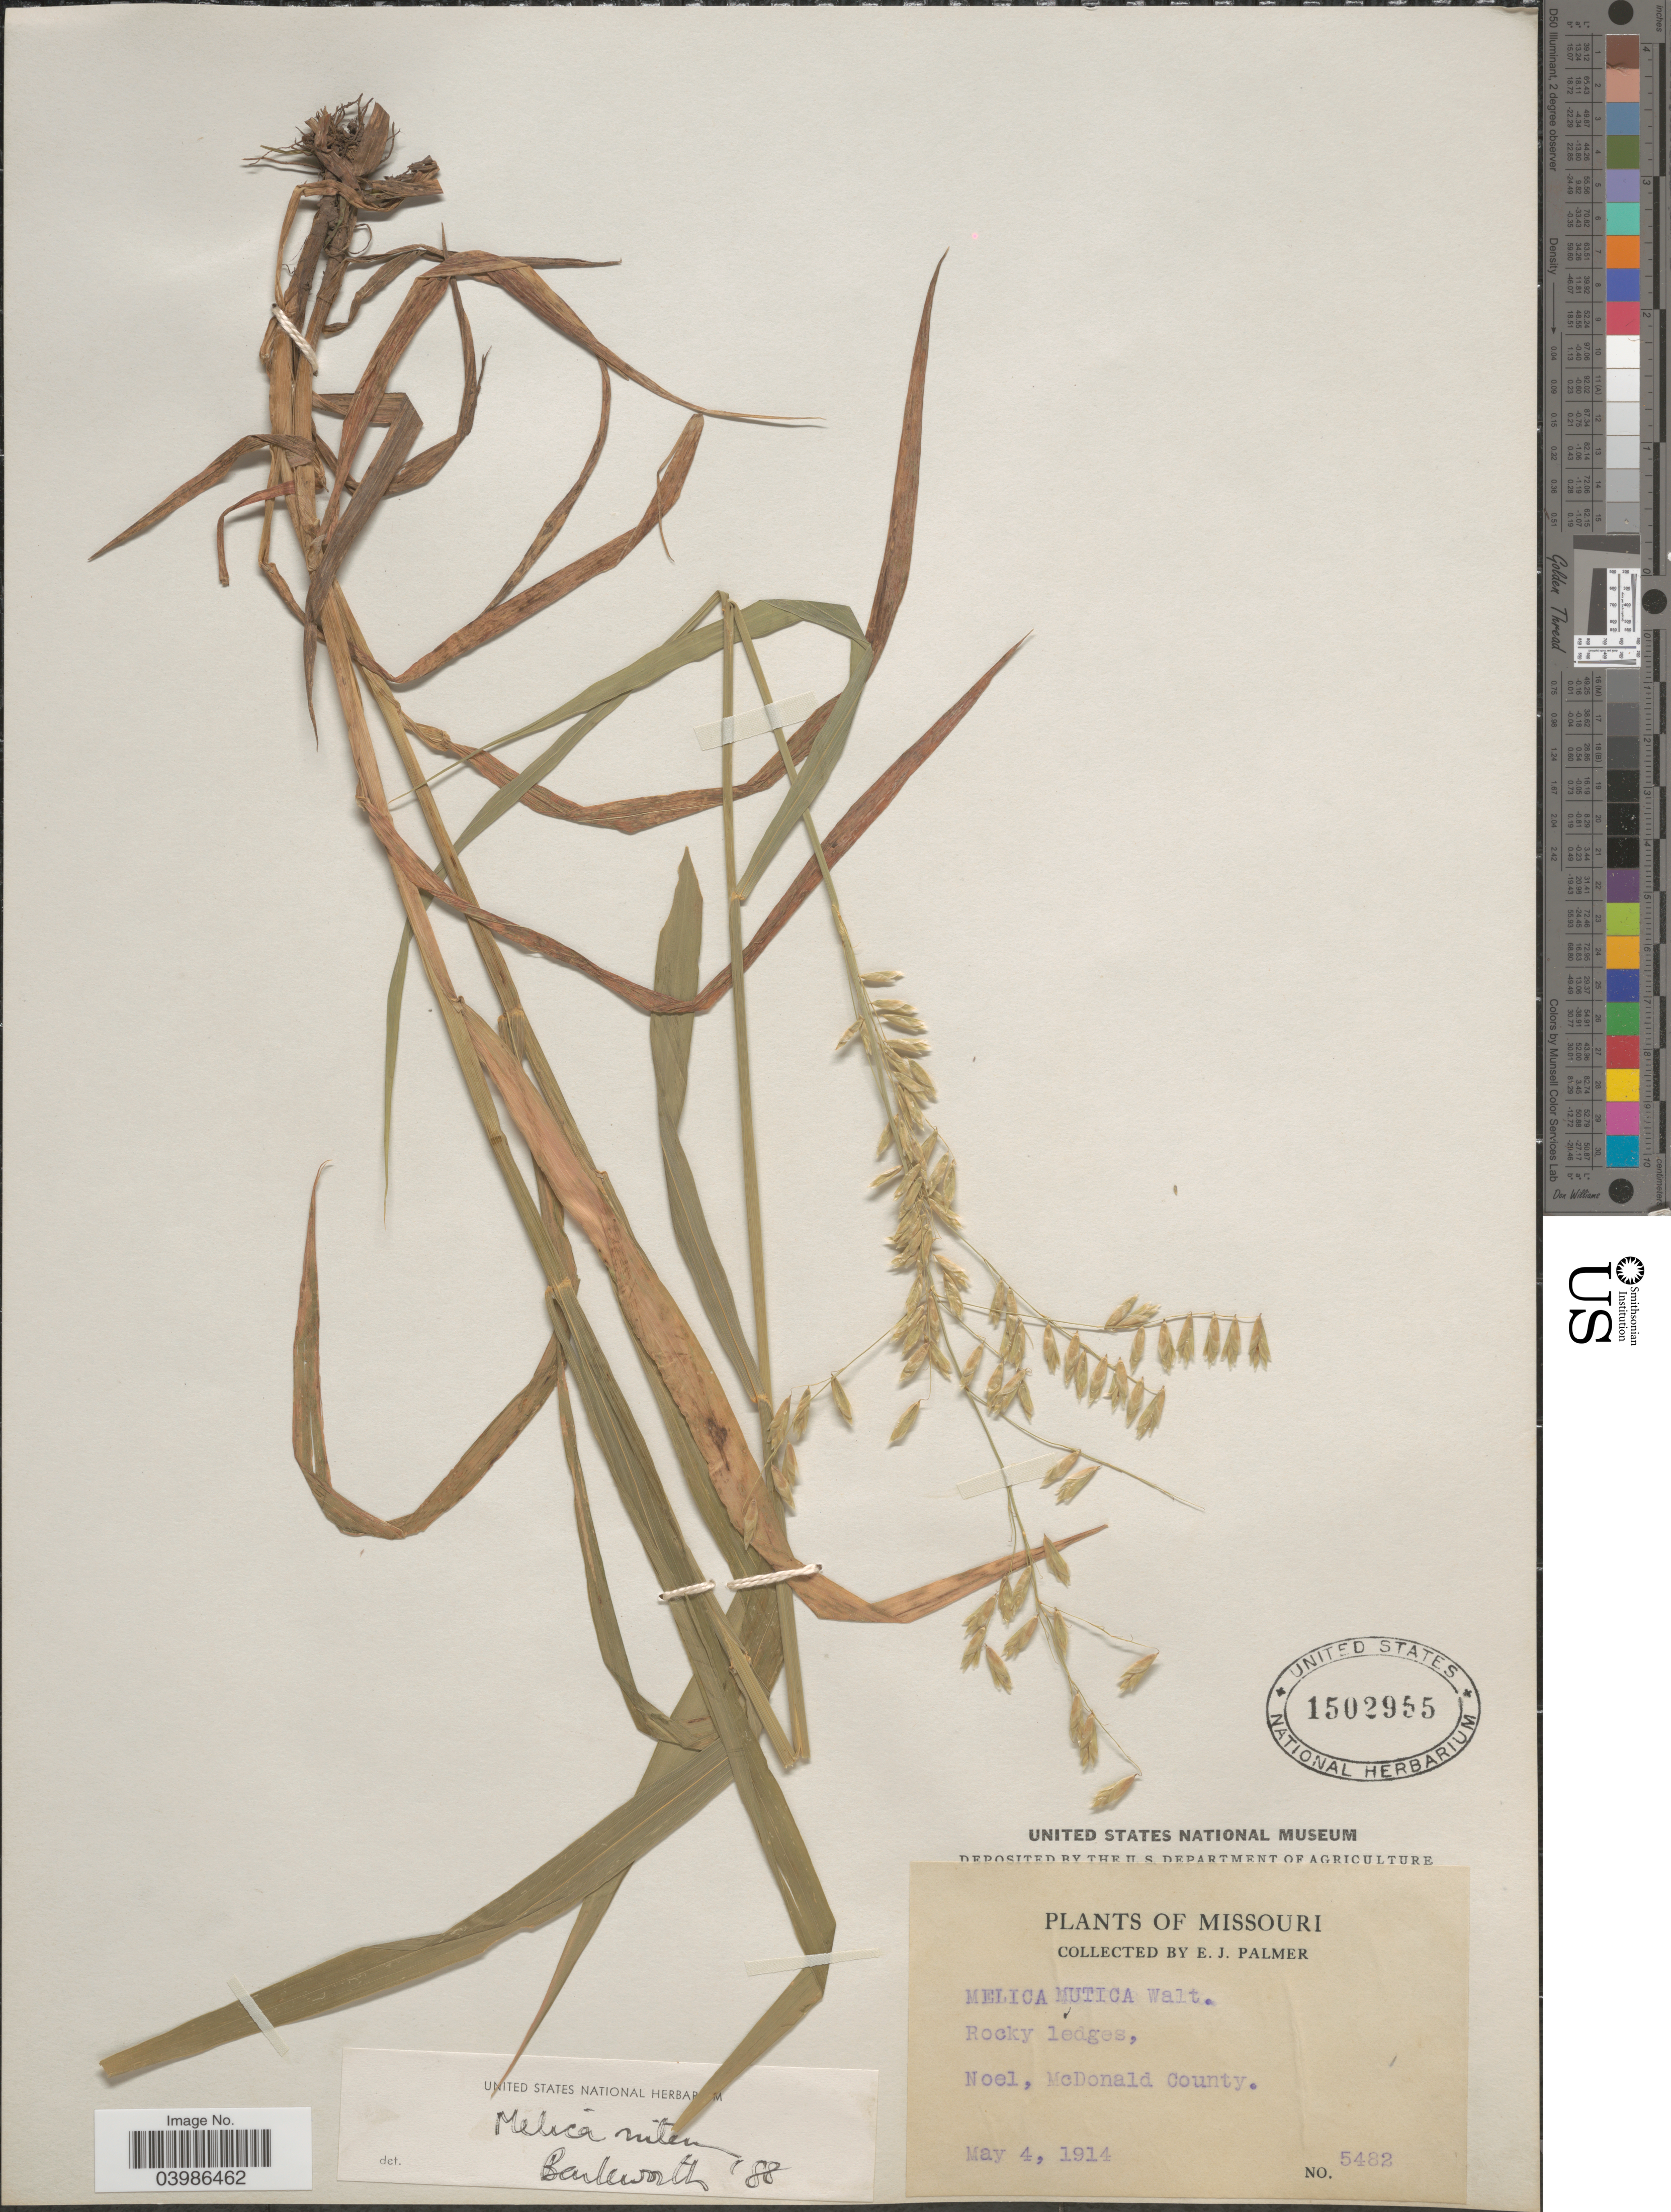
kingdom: Plantae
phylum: Tracheophyta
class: Liliopsida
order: Poales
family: Poaceae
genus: Melica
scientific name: Melica nitens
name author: (Scribn.) Nutt. ex Piper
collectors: E. J. Palmer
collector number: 5482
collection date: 1914-05-04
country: United States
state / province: Missouri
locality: Noel, McDonald County.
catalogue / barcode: US 1502955